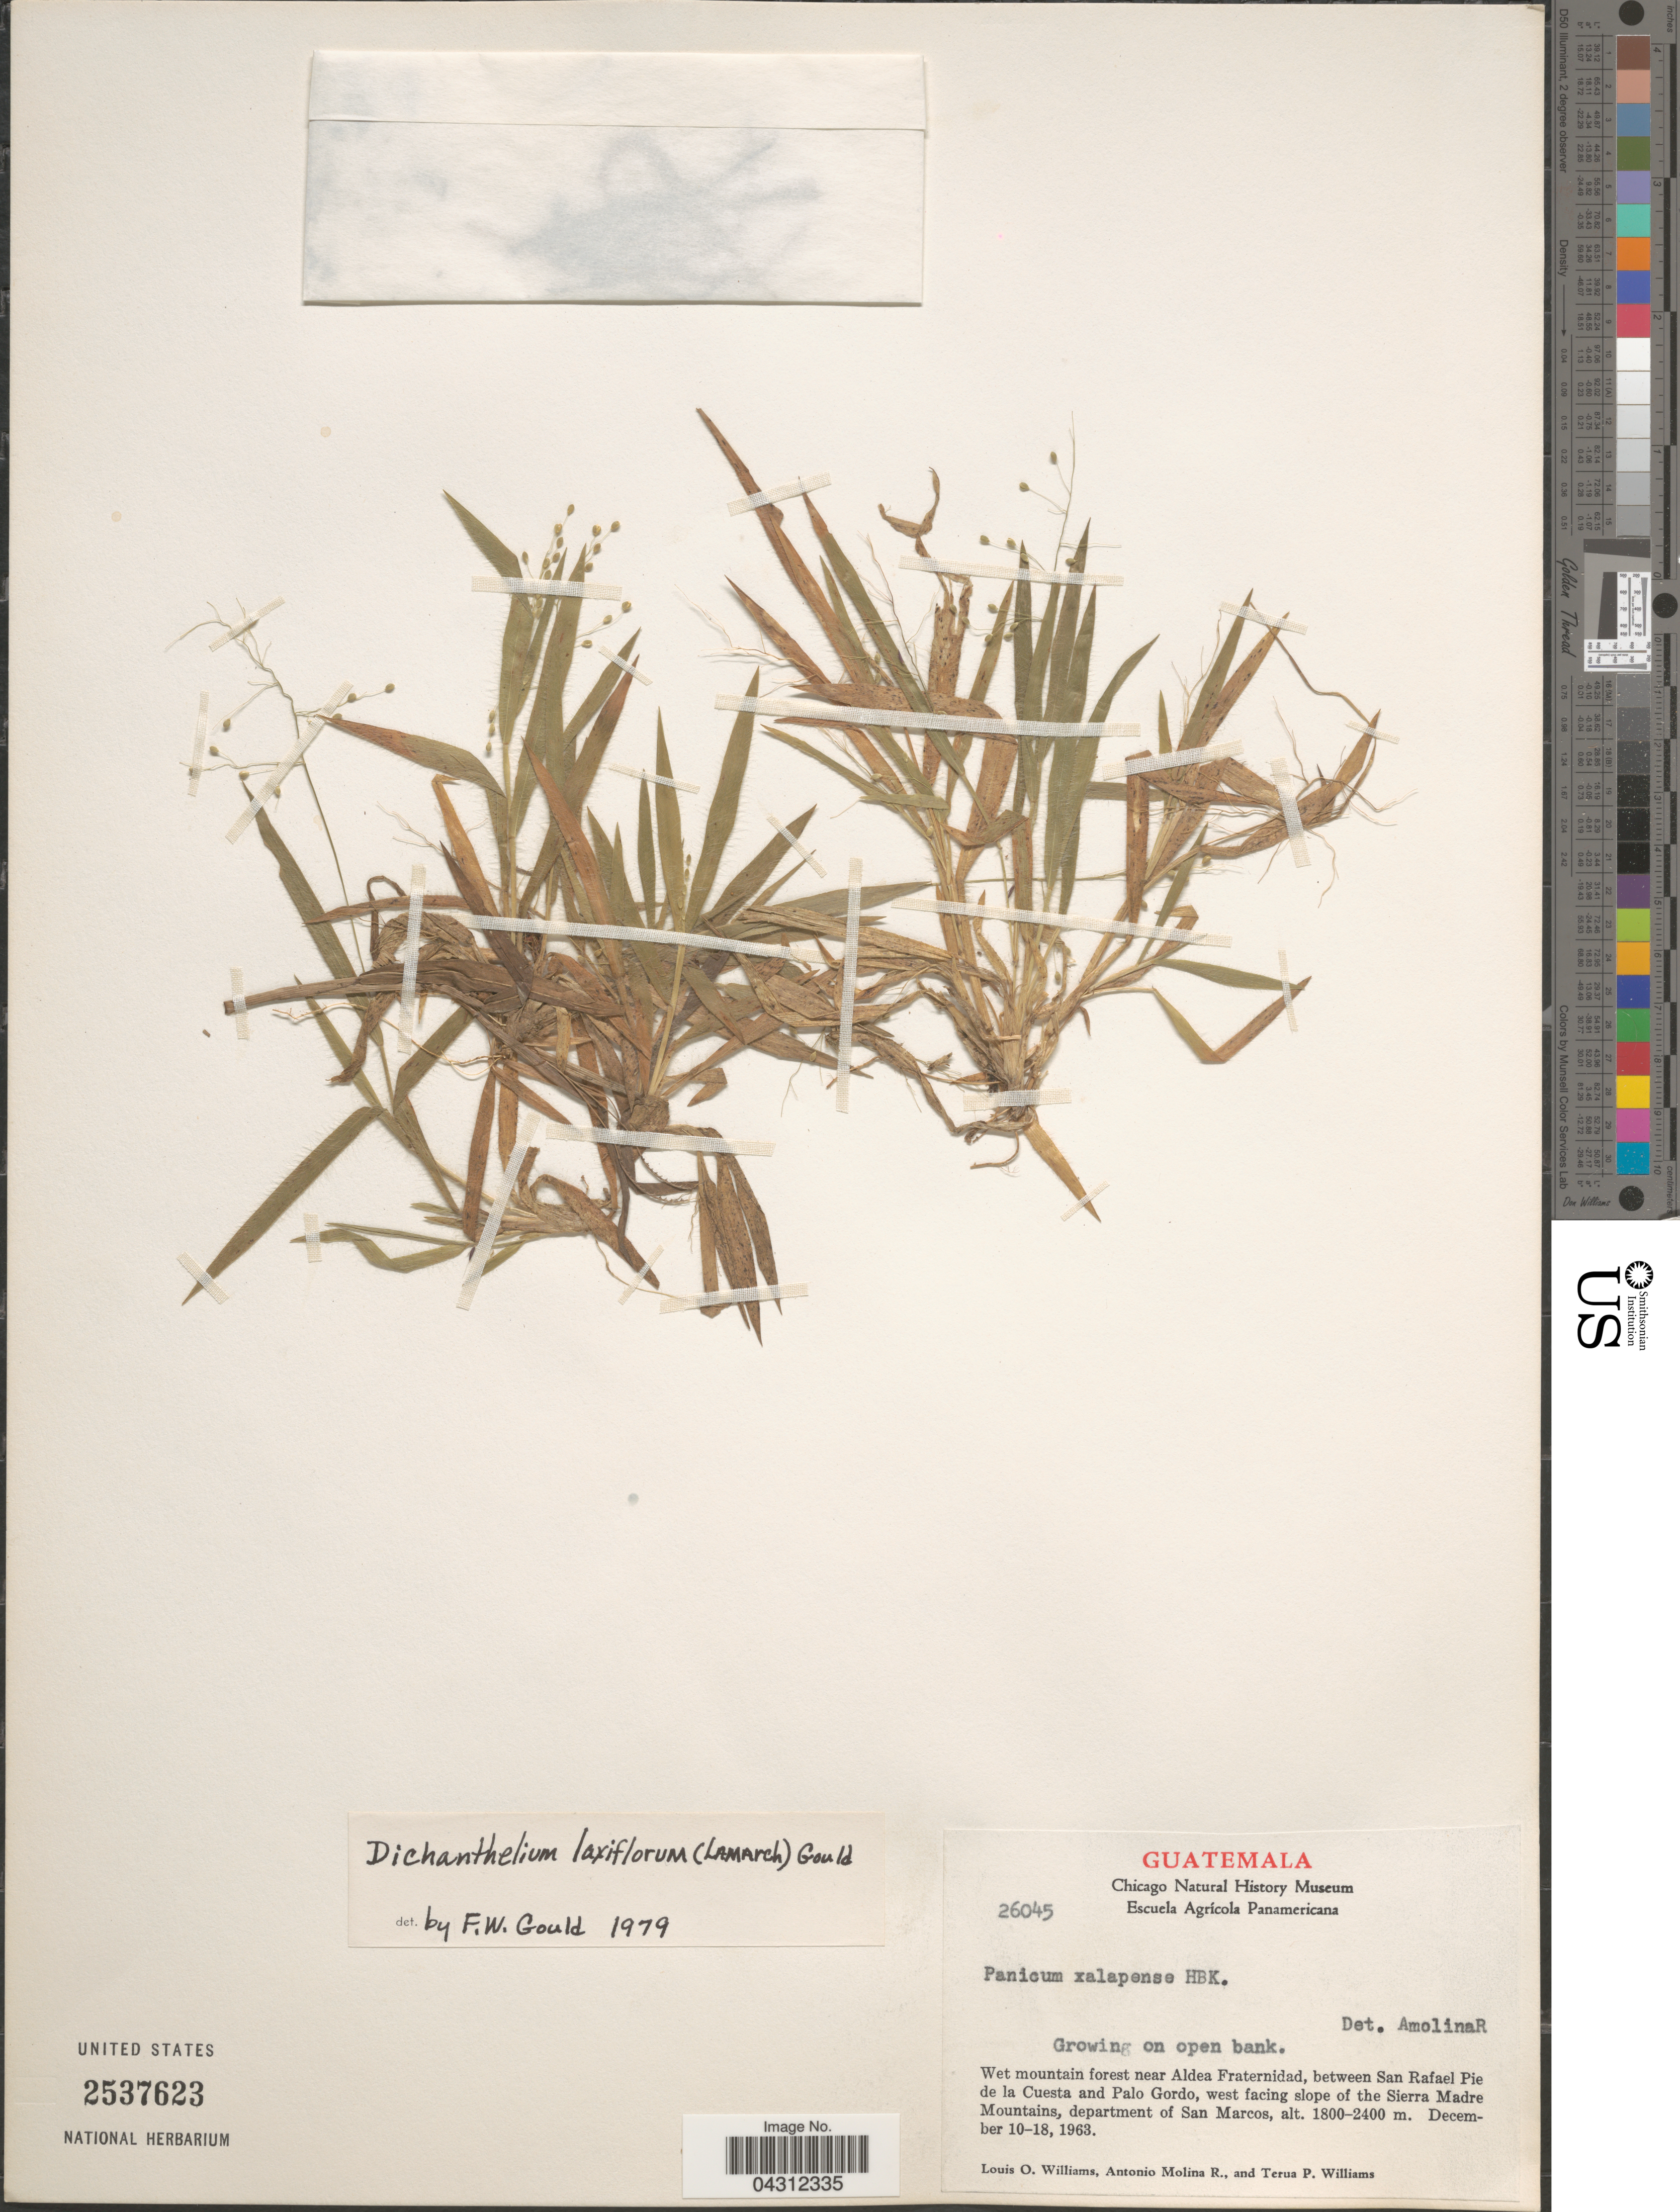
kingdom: Plantae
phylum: Tracheophyta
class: Liliopsida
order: Poales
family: Poaceae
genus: Dichanthelium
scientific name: Dichanthelium laxiflorum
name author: (Lam.) Gould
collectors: L. O. Williams, A. Molina R. & T. Williams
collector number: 26045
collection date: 1963-12-10/1963-12-18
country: Guatemala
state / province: San Marcos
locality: Wet mountain forest near Aldea Fraternidad, between San Rafael Pie de la Cuesta and Palo Gordo, west facing slope of the Sierra Madre Mountains, department of San Marcos.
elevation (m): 1800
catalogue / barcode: US 2537623